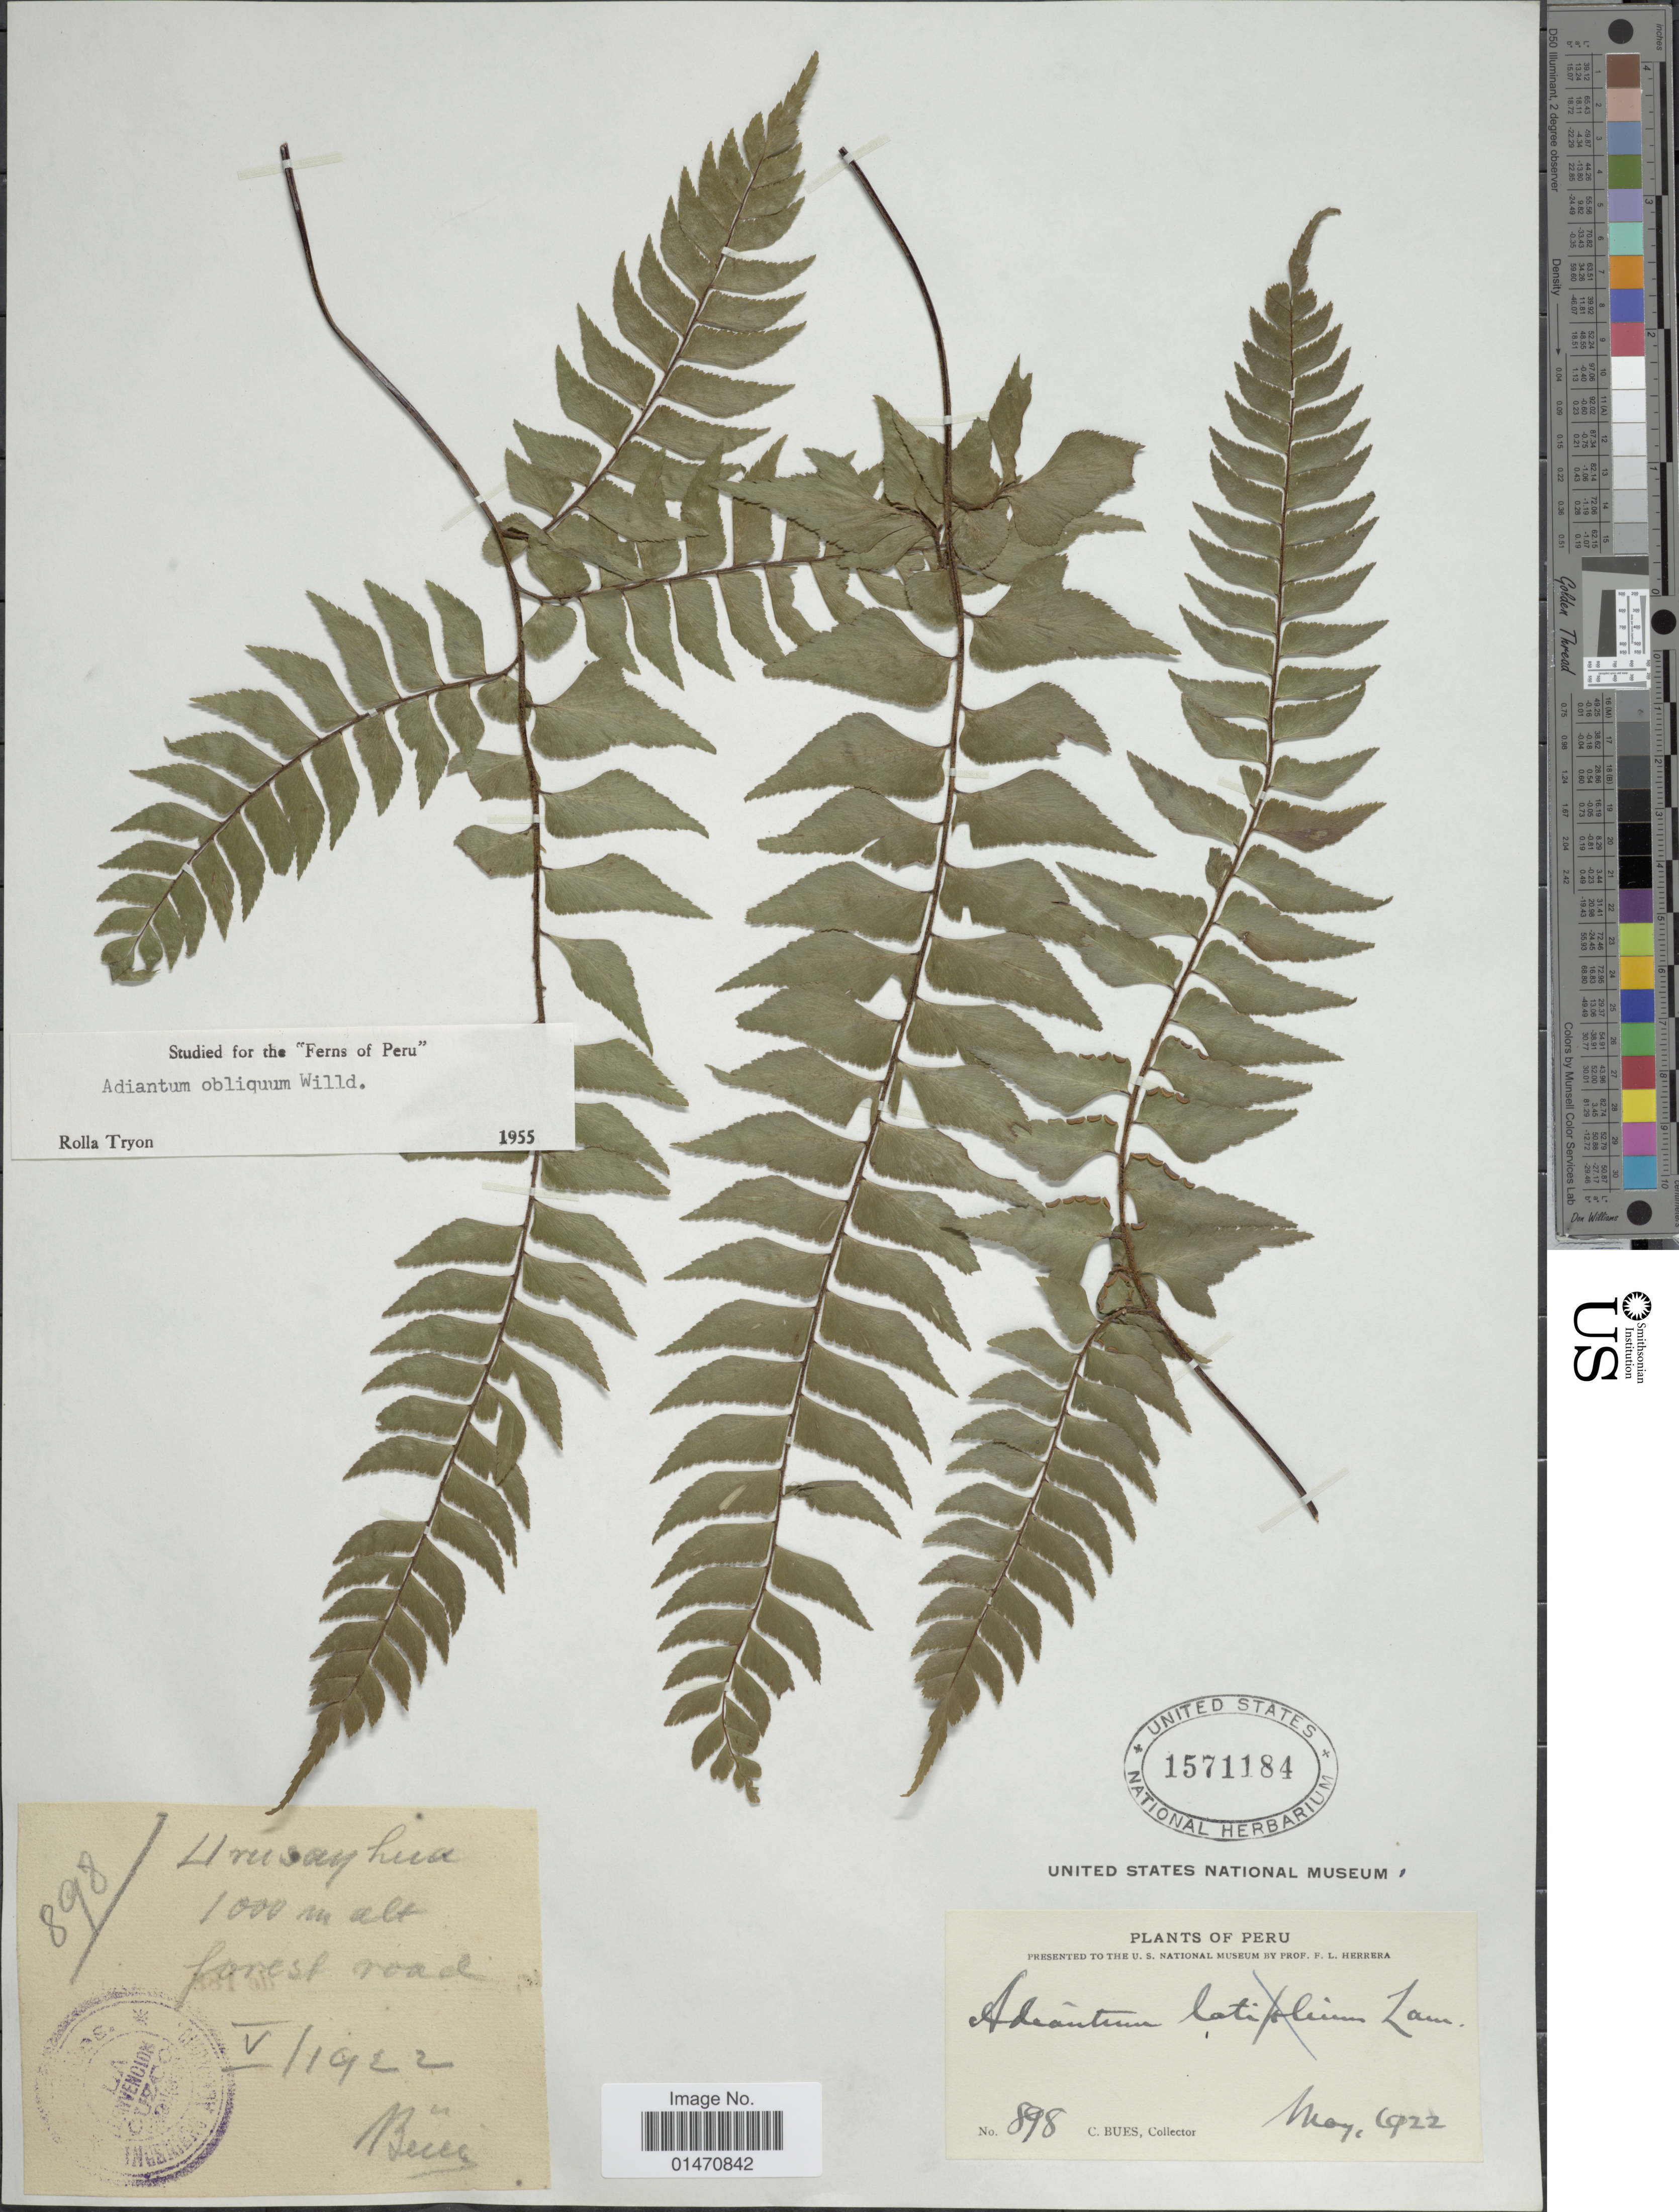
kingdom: Plantae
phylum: Tracheophyta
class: Polypodiopsida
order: Polypodiales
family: Pteridaceae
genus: Adiantum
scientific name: Adiantum obliquum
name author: Willd.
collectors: C. Bues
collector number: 898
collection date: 1922-05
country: Peru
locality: Forest road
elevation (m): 1000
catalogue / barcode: US 1571184